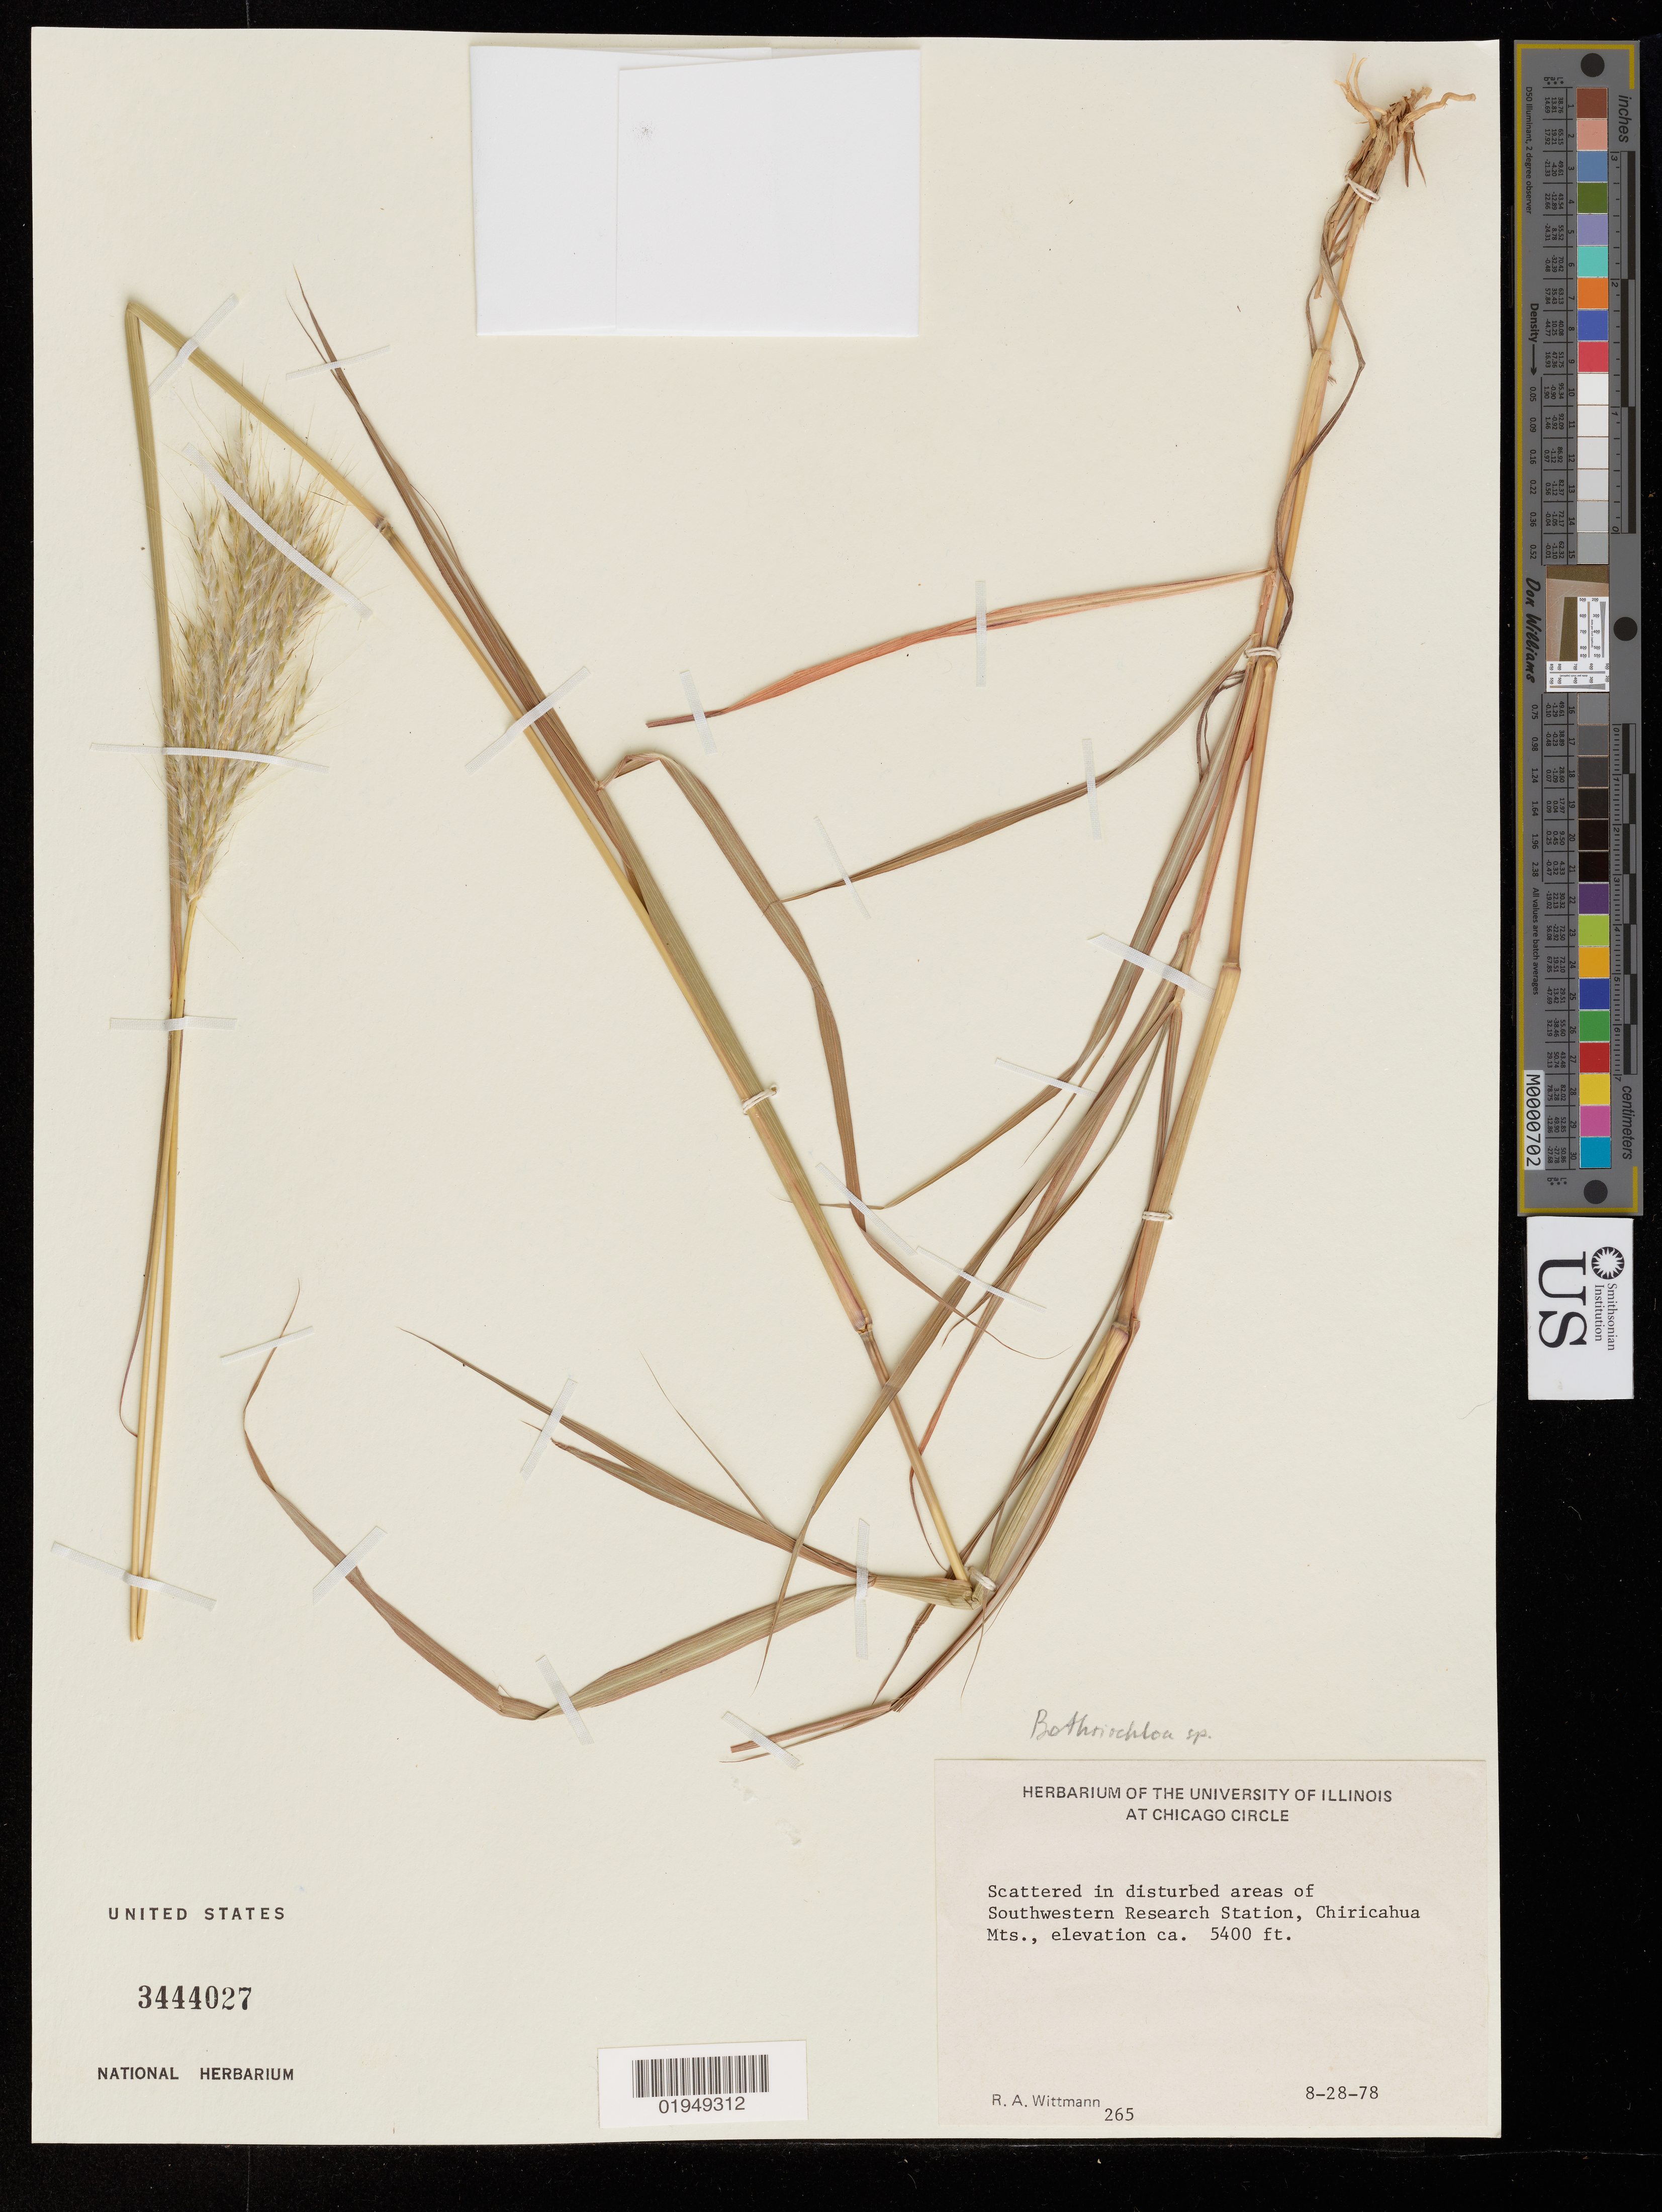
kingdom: Plantae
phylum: Tracheophyta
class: Liliopsida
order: Poales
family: Poaceae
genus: Bothriochloa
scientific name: Bothriochloa sp.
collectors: R. Wittmann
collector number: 265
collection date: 1978-08-28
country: United States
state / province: Arizona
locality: Cochise Co. scattered in disturbed areas of Southwestern Research Station, Chiricahua Mts.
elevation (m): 1646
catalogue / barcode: US 3444027